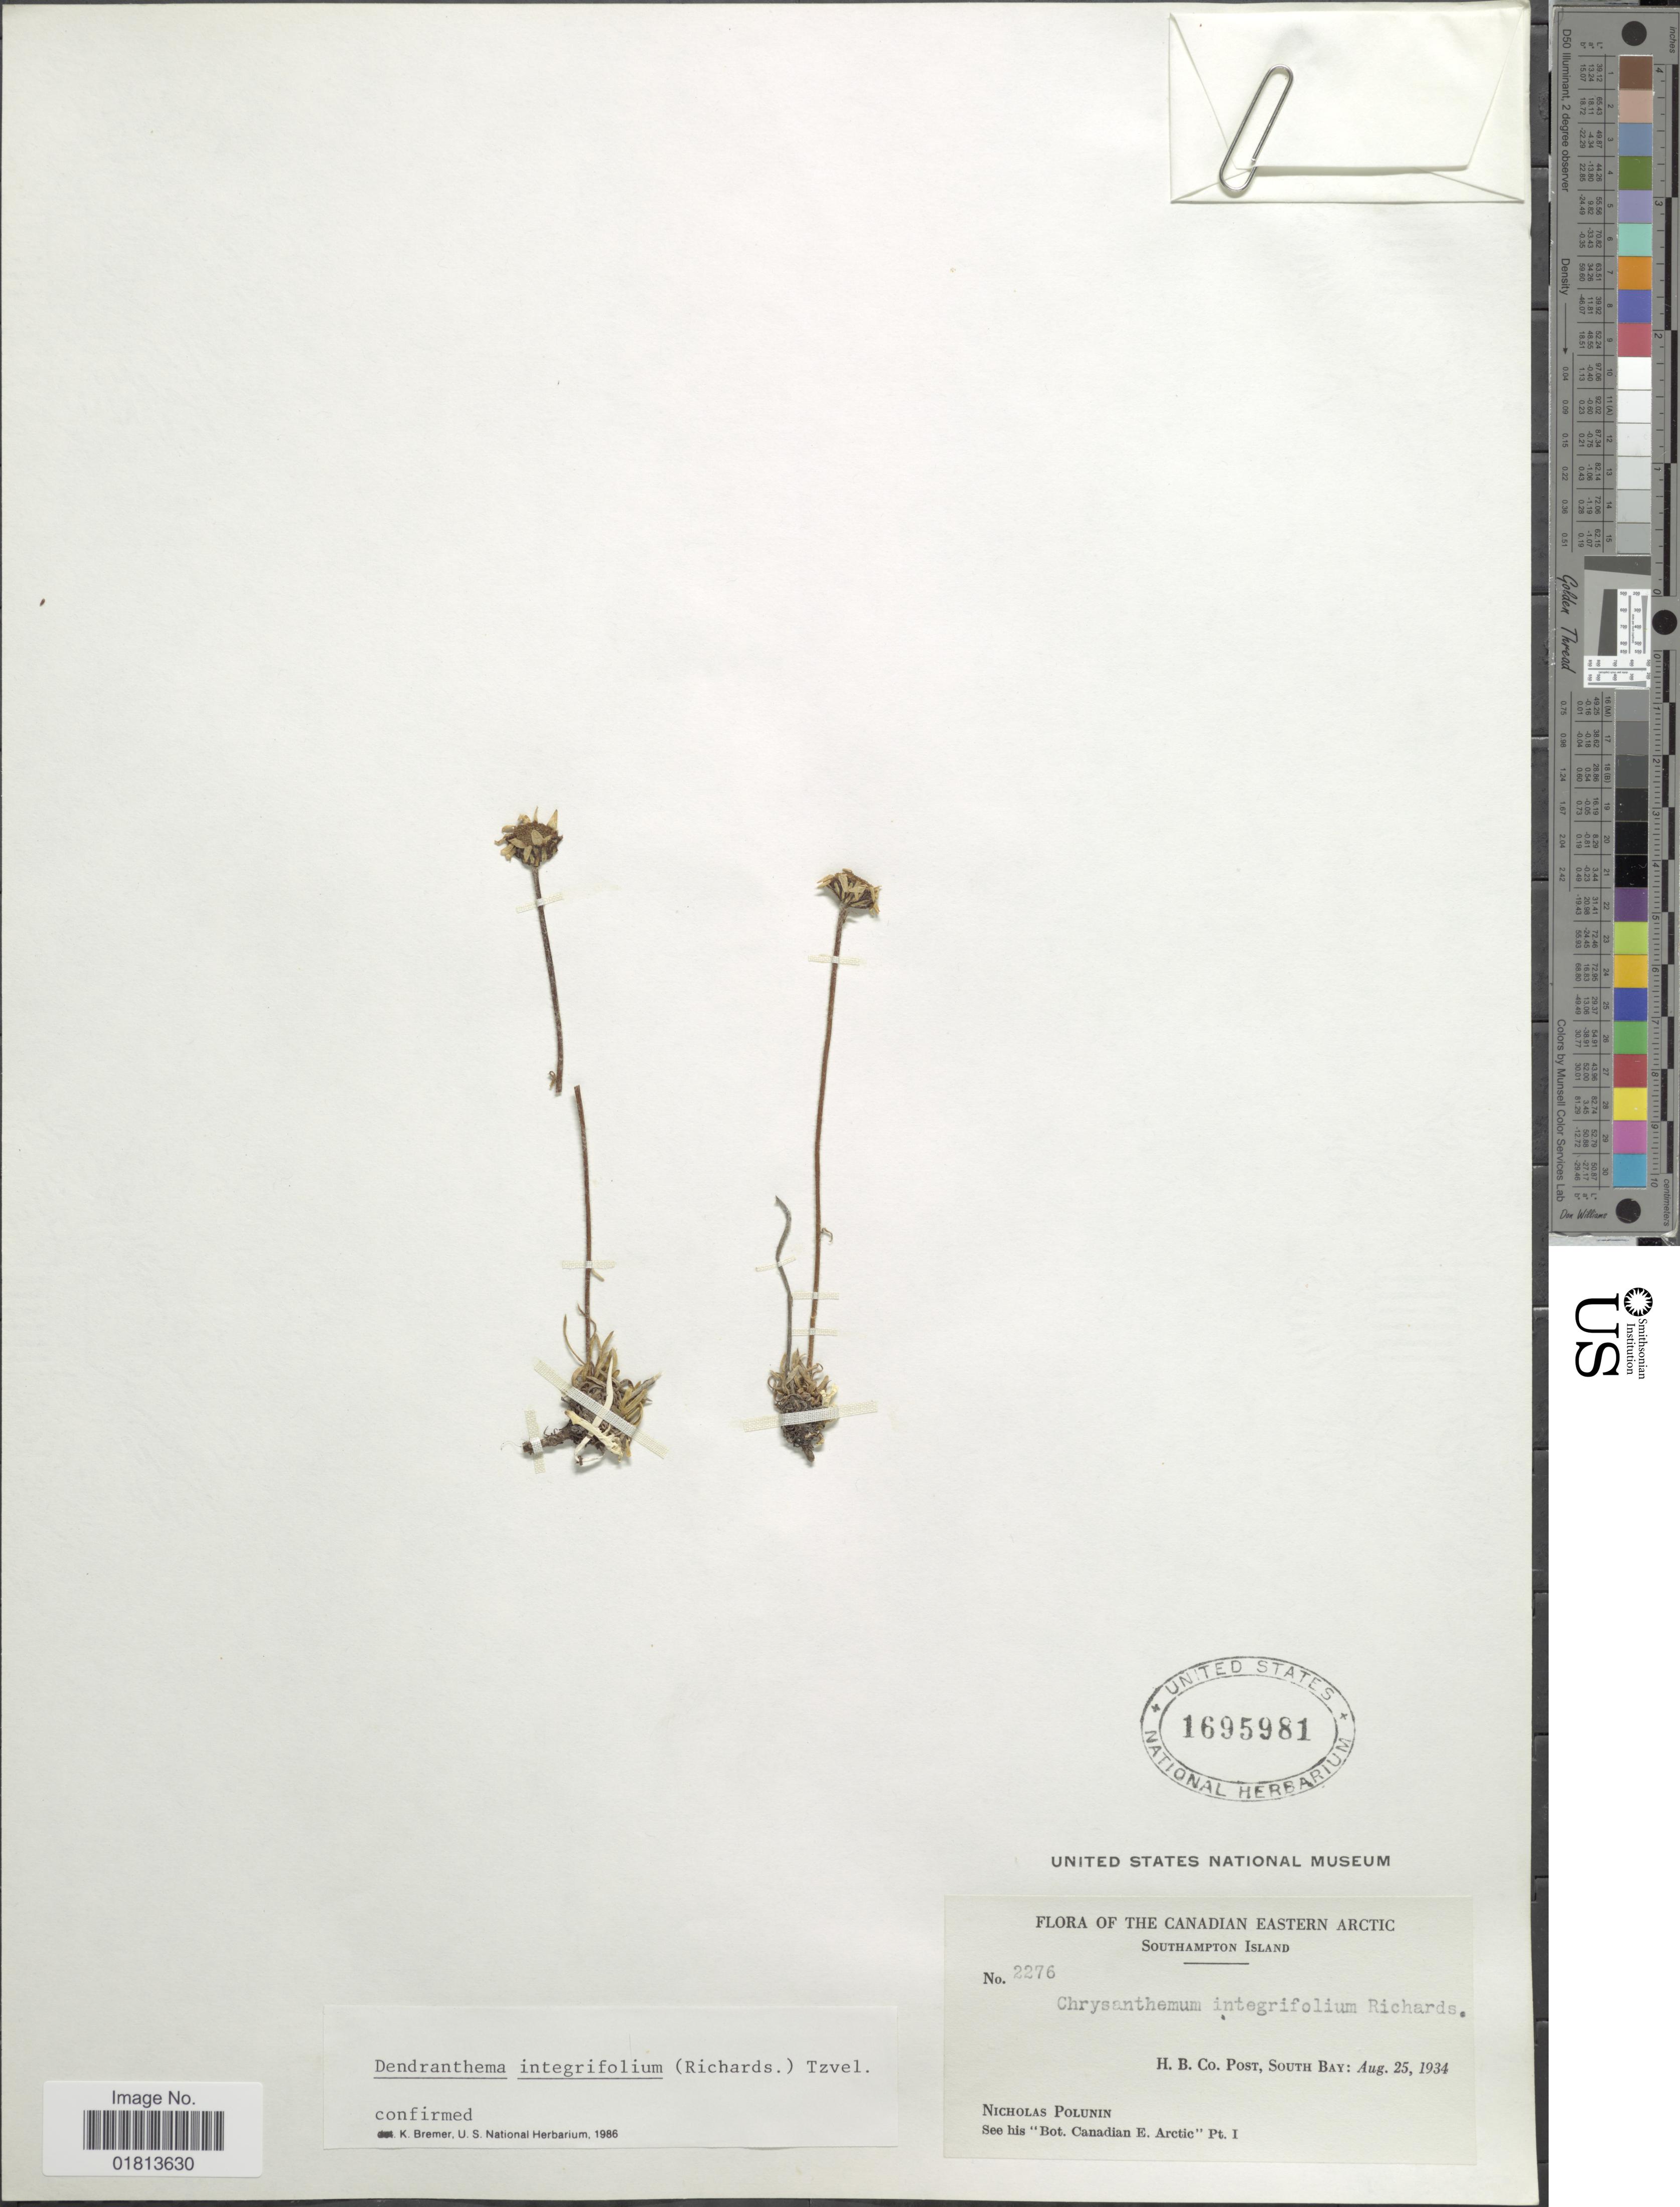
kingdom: Plantae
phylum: Tracheophyta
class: Magnoliopsida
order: Asterales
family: Asteraceae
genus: Dendranthema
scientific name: Dendranthema integrifolium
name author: (Richardson) Tzvelev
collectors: N. V. Polunin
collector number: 2276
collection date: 1934-08-25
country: Canada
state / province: Nunavut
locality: The Canadian Eastern Arctic, Southampton Island, H. B. Co. Post, South Bay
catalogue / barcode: US 1695981